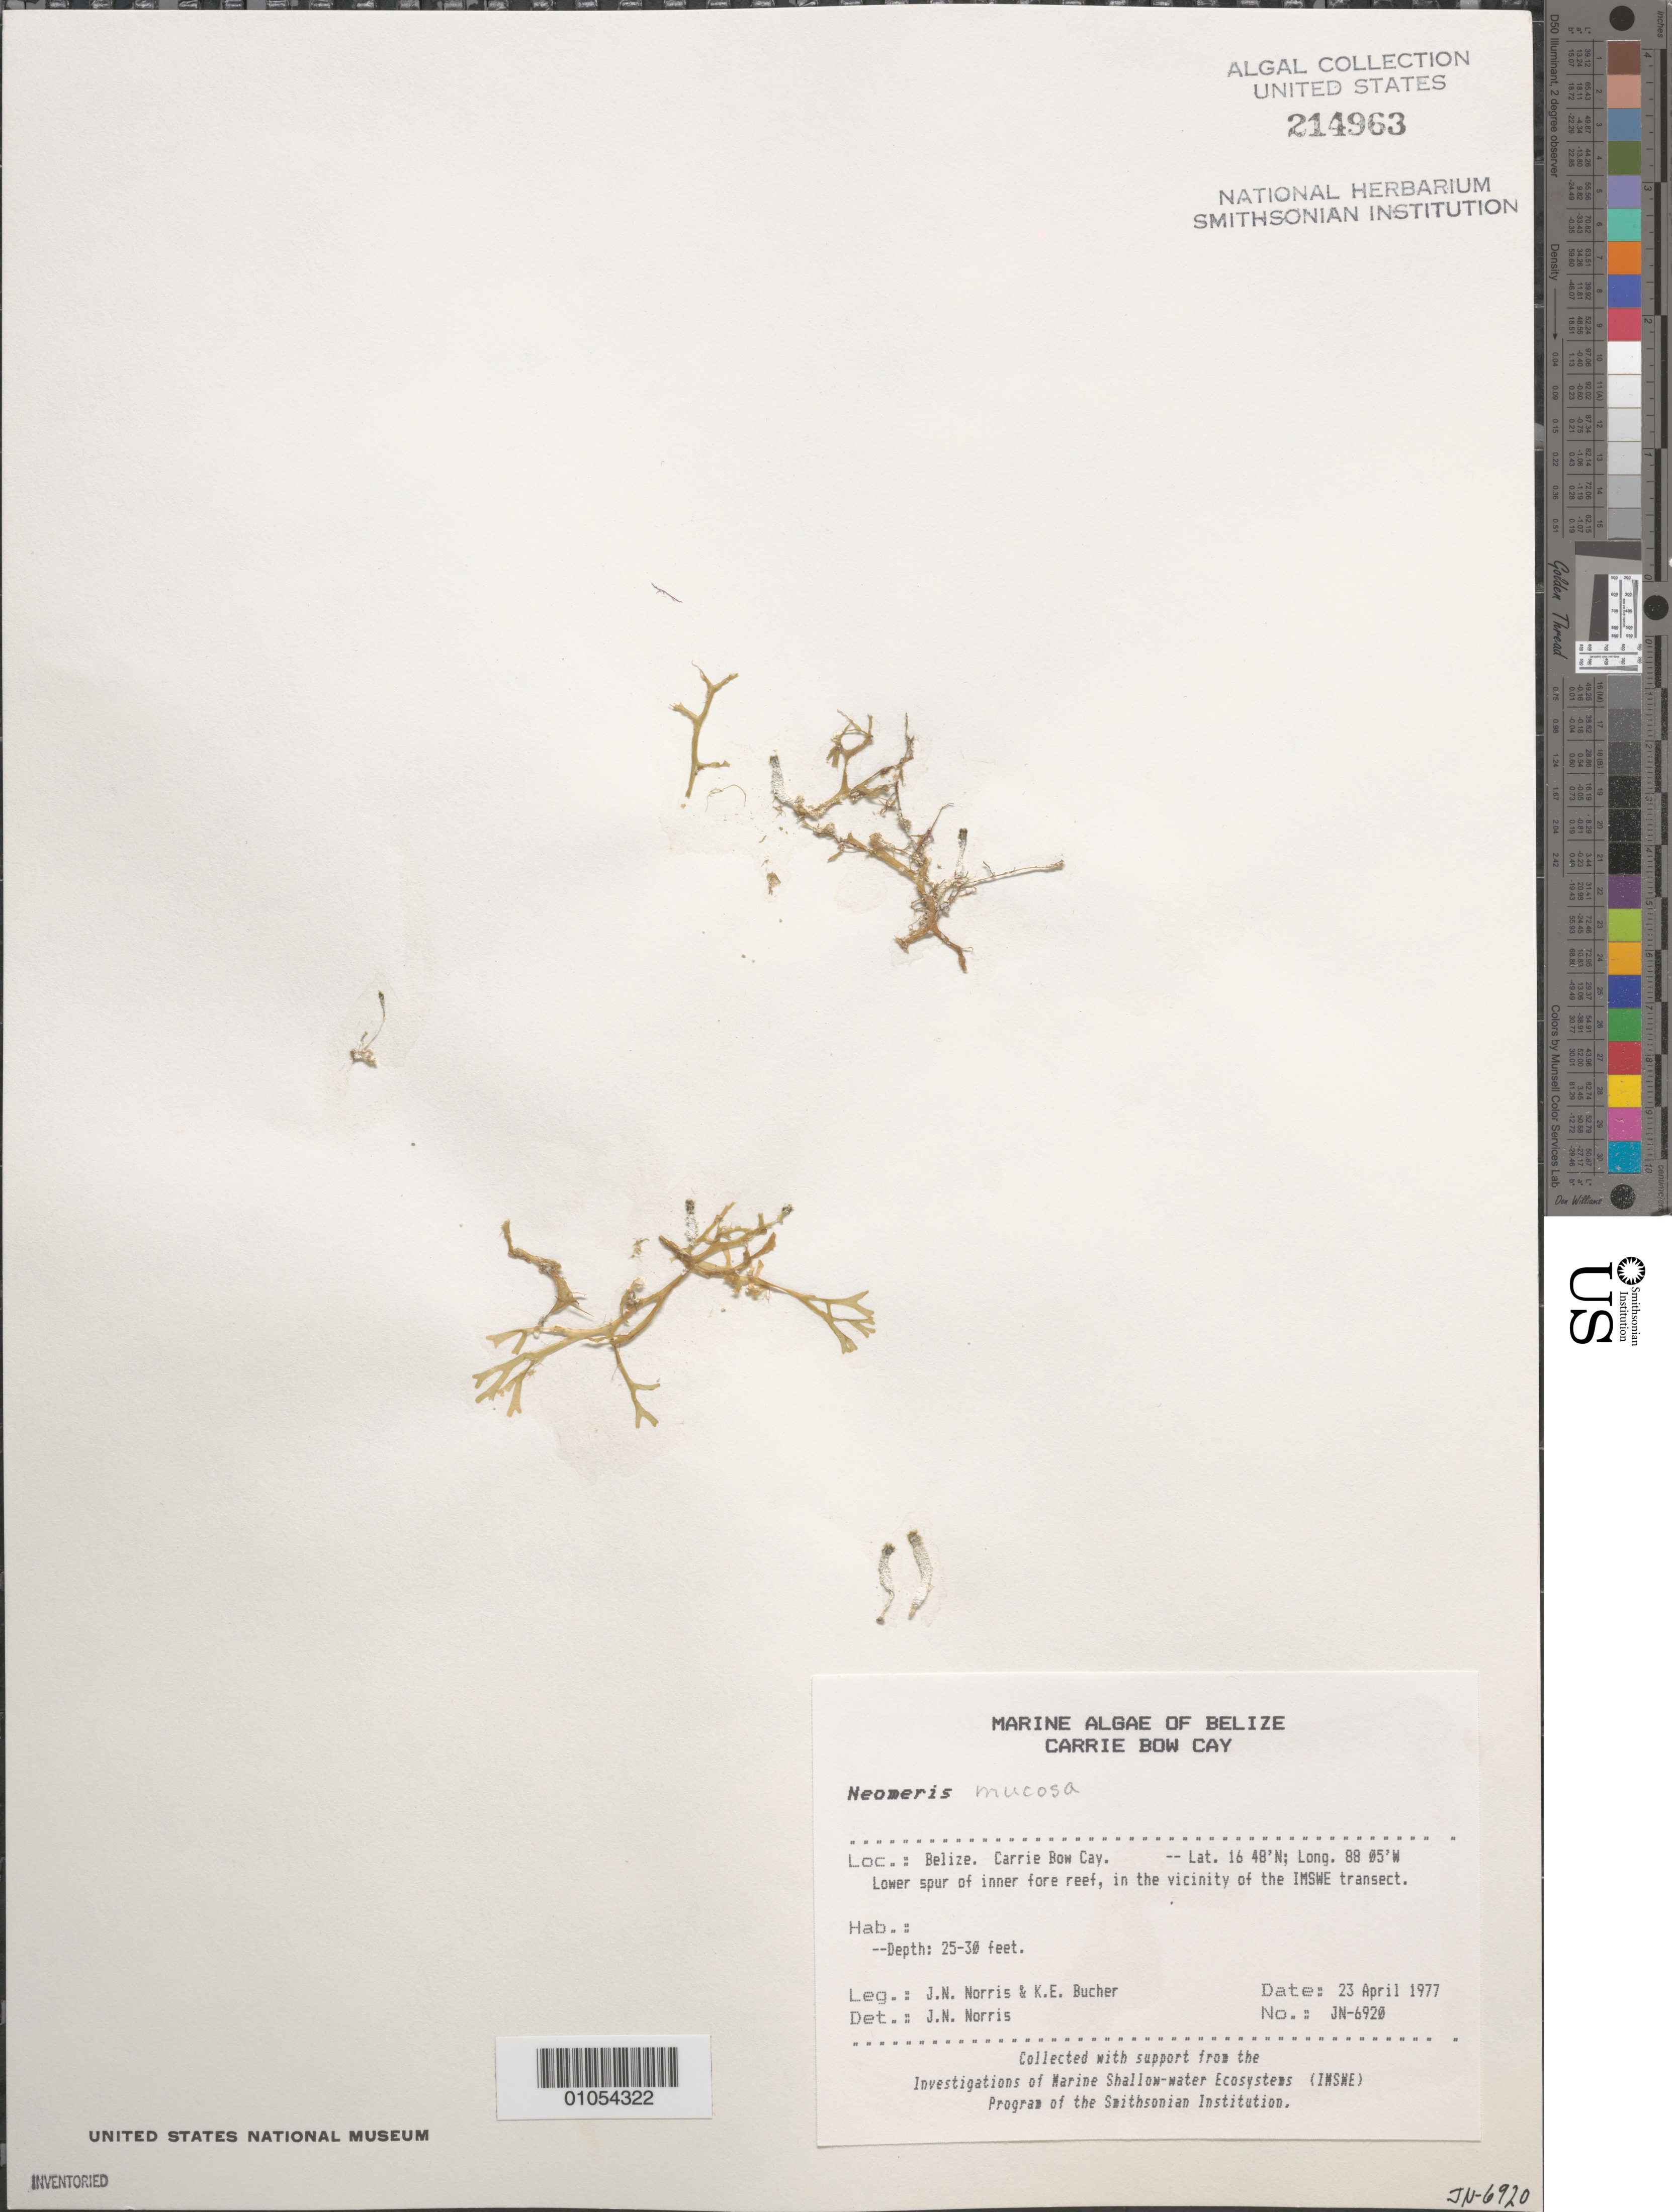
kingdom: Plantae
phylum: Chlorophyta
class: Ulvophyceae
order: Dasycladales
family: Dasycladaceae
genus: Neomeris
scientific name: Neomeris mucosa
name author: M. Howe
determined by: Norris, James N.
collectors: J. N. Norris & K. E. Bucher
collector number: JN-6920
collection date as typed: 23 Apr 1977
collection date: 1977-04-23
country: Belize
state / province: Stann Creek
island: Carrie Bow Cay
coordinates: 16 48'N, 88 05'W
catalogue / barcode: US 214963